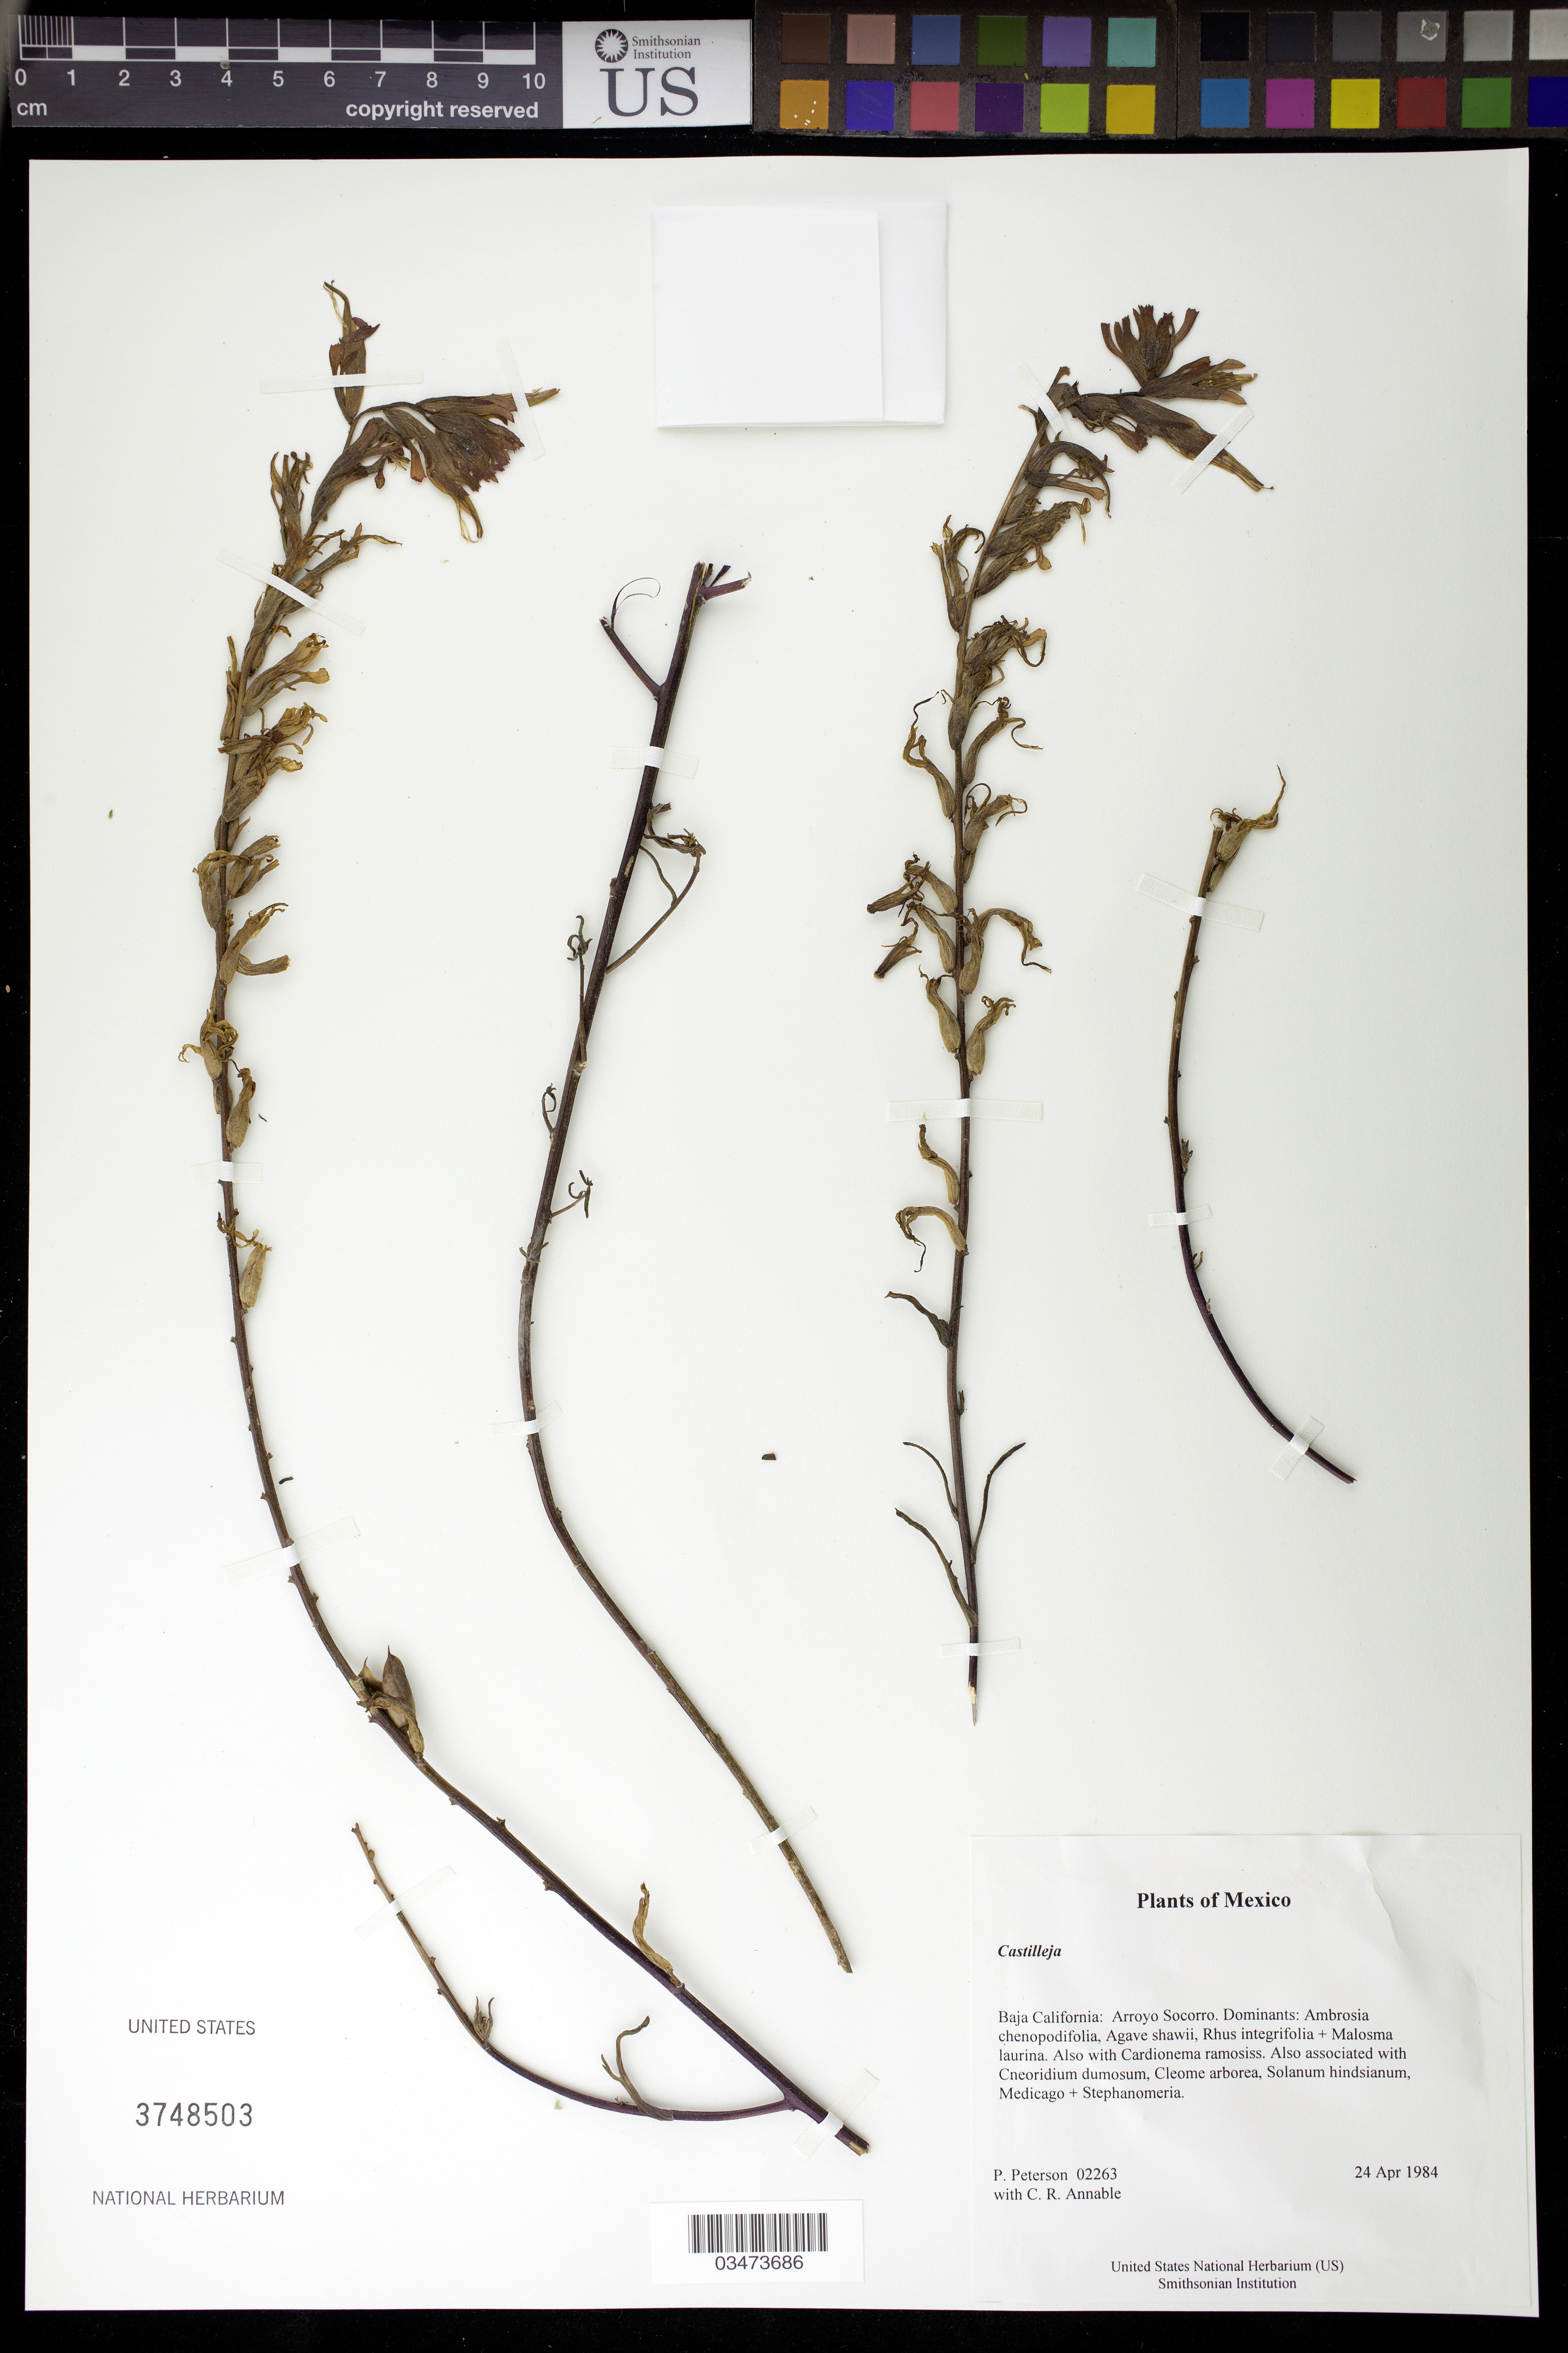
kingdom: Plantae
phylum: Tracheophyta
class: Magnoliopsida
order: Lamiales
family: Orobanchaceae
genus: Castilleja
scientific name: Castilleja sp.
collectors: P. M. Peterson & C. R. Annable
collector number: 02263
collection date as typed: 24 Apr 1984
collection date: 1984-04-24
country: Mexico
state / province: Baja California Norte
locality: Arroyo Socorro.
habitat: Dominants: Ambrosia chenopodifolia, Agave shawii, Rhus integrifolia + Malosma laurina. Also with Cardionema ramosiss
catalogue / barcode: US 3748503